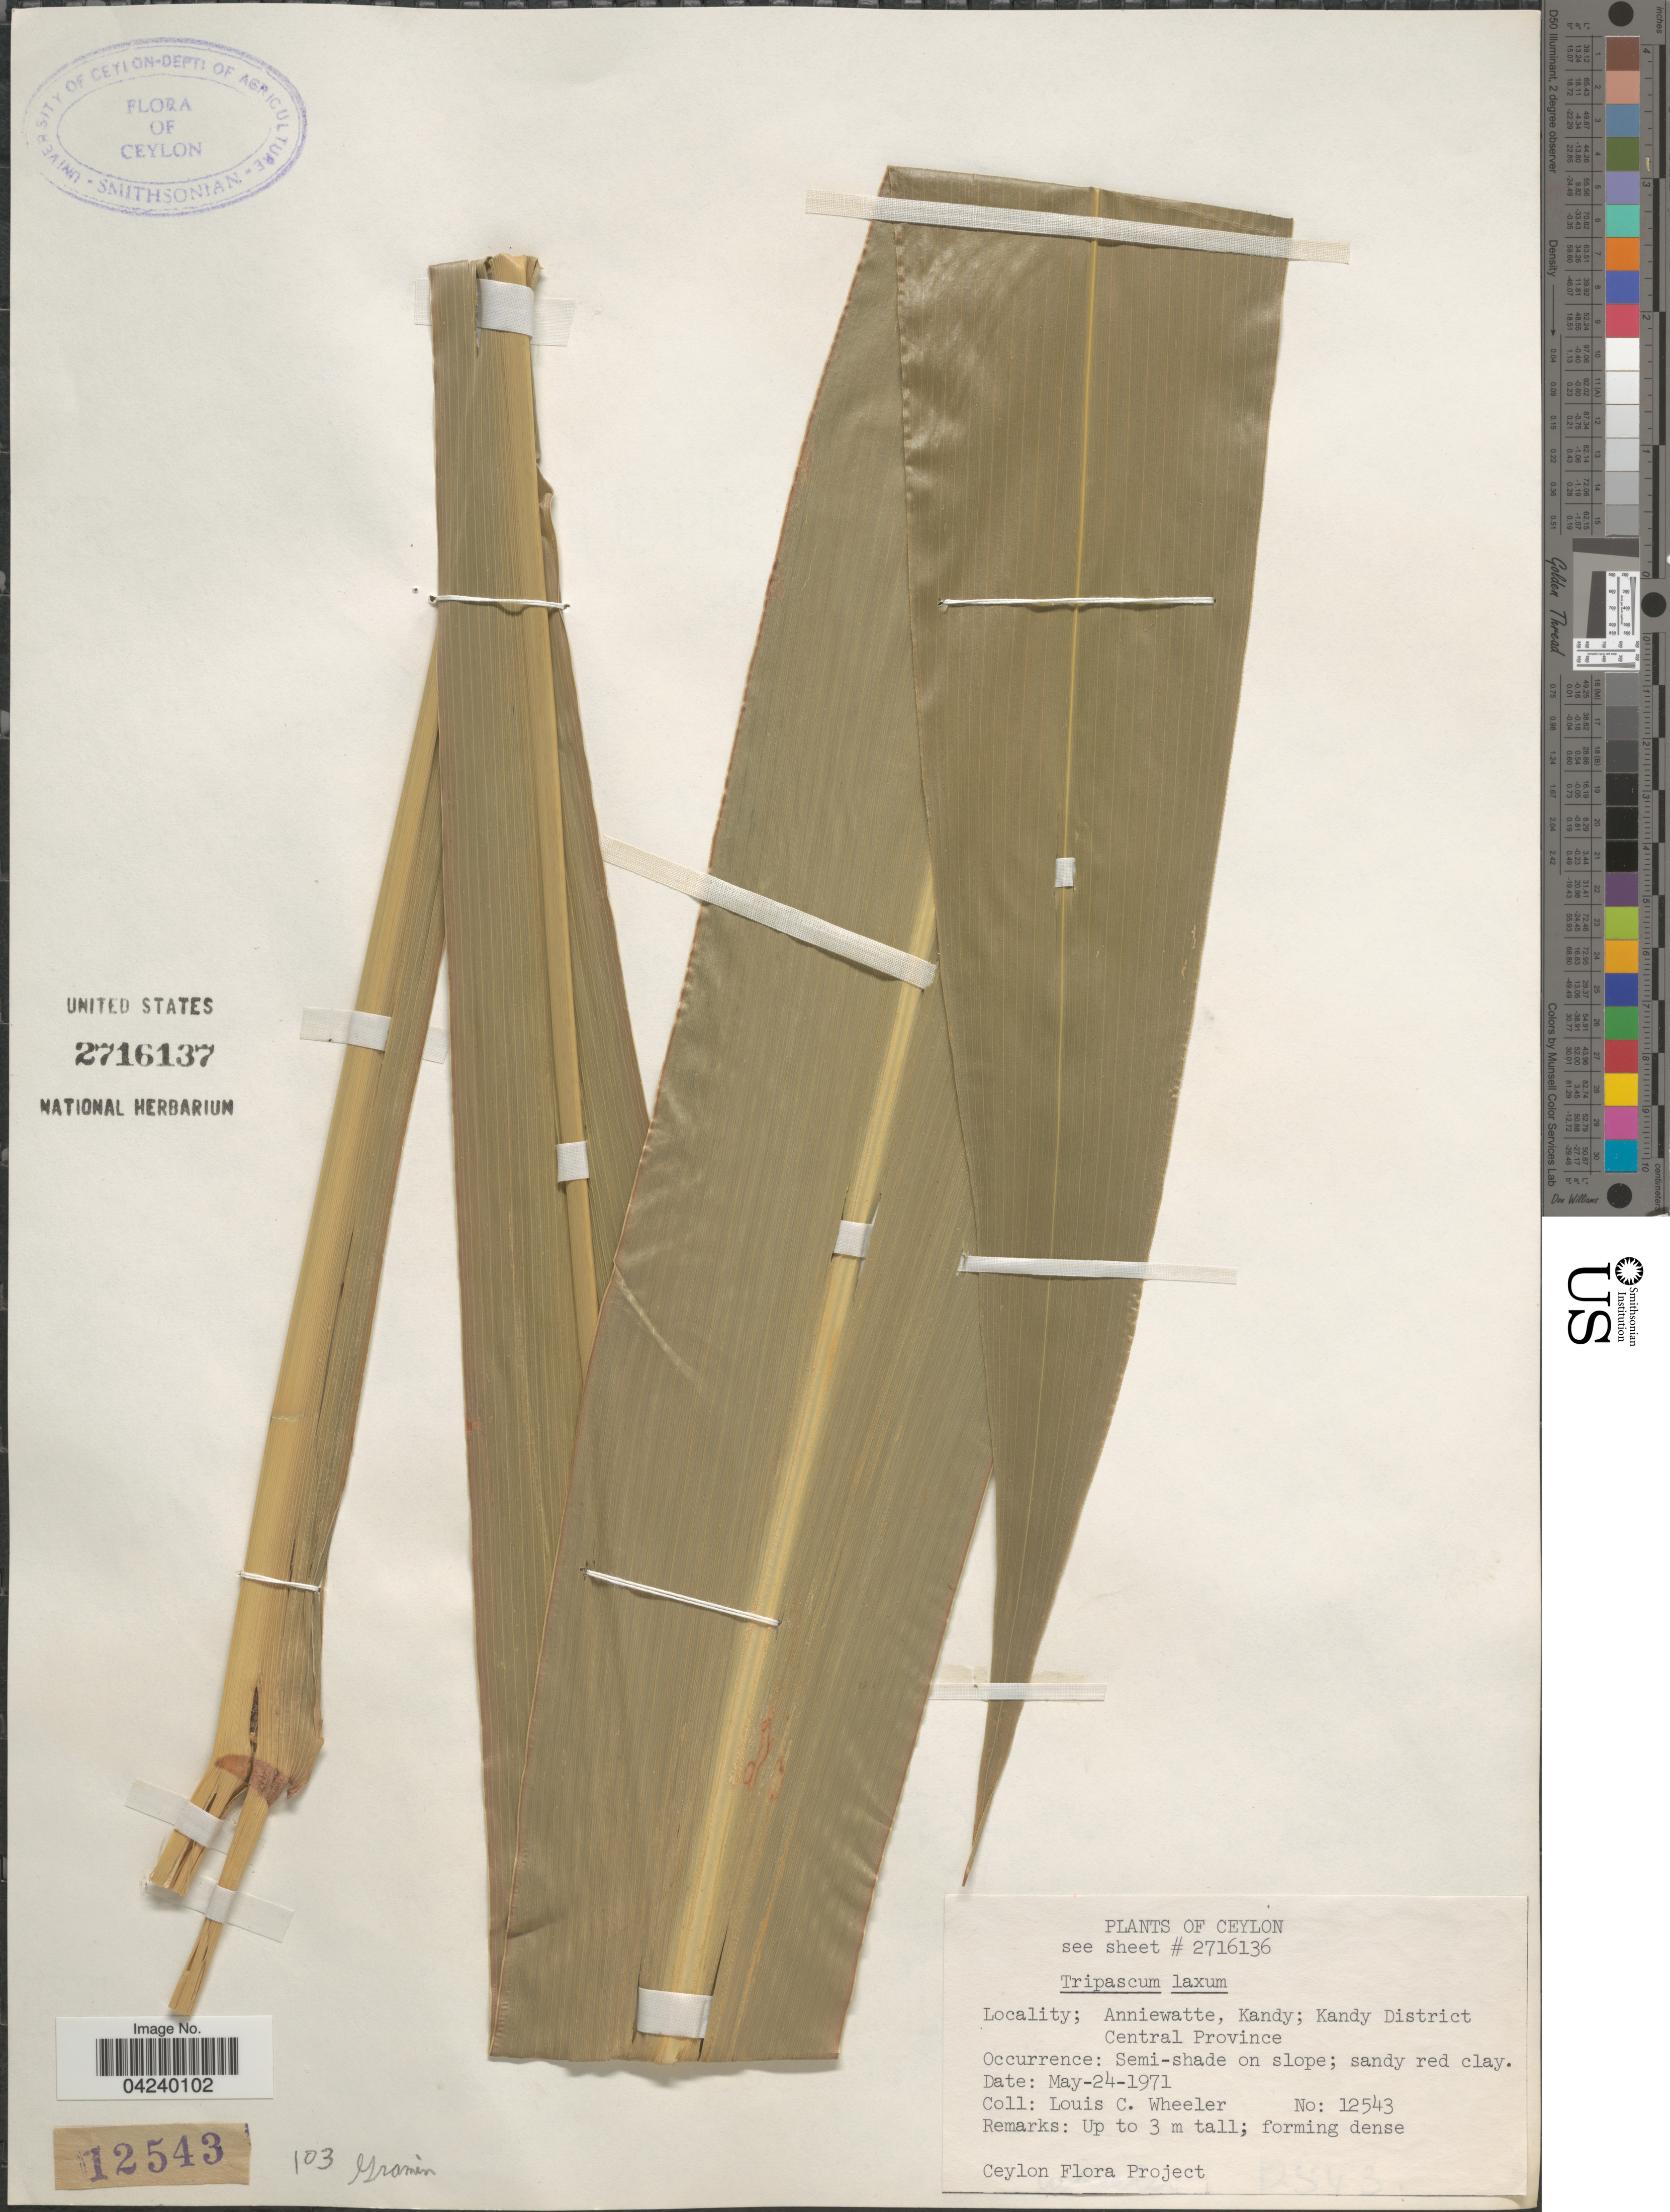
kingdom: Plantae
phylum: Tracheophyta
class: Liliopsida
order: Poales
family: Poaceae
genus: Tripsacum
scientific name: Tripsacum laxum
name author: Nash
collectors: L. C. Wheeler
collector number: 12543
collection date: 1971-05-24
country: Sri Lanka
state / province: Central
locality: Ceylon. Anniewatte, Kandy; Kandy District.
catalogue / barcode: US 2716137